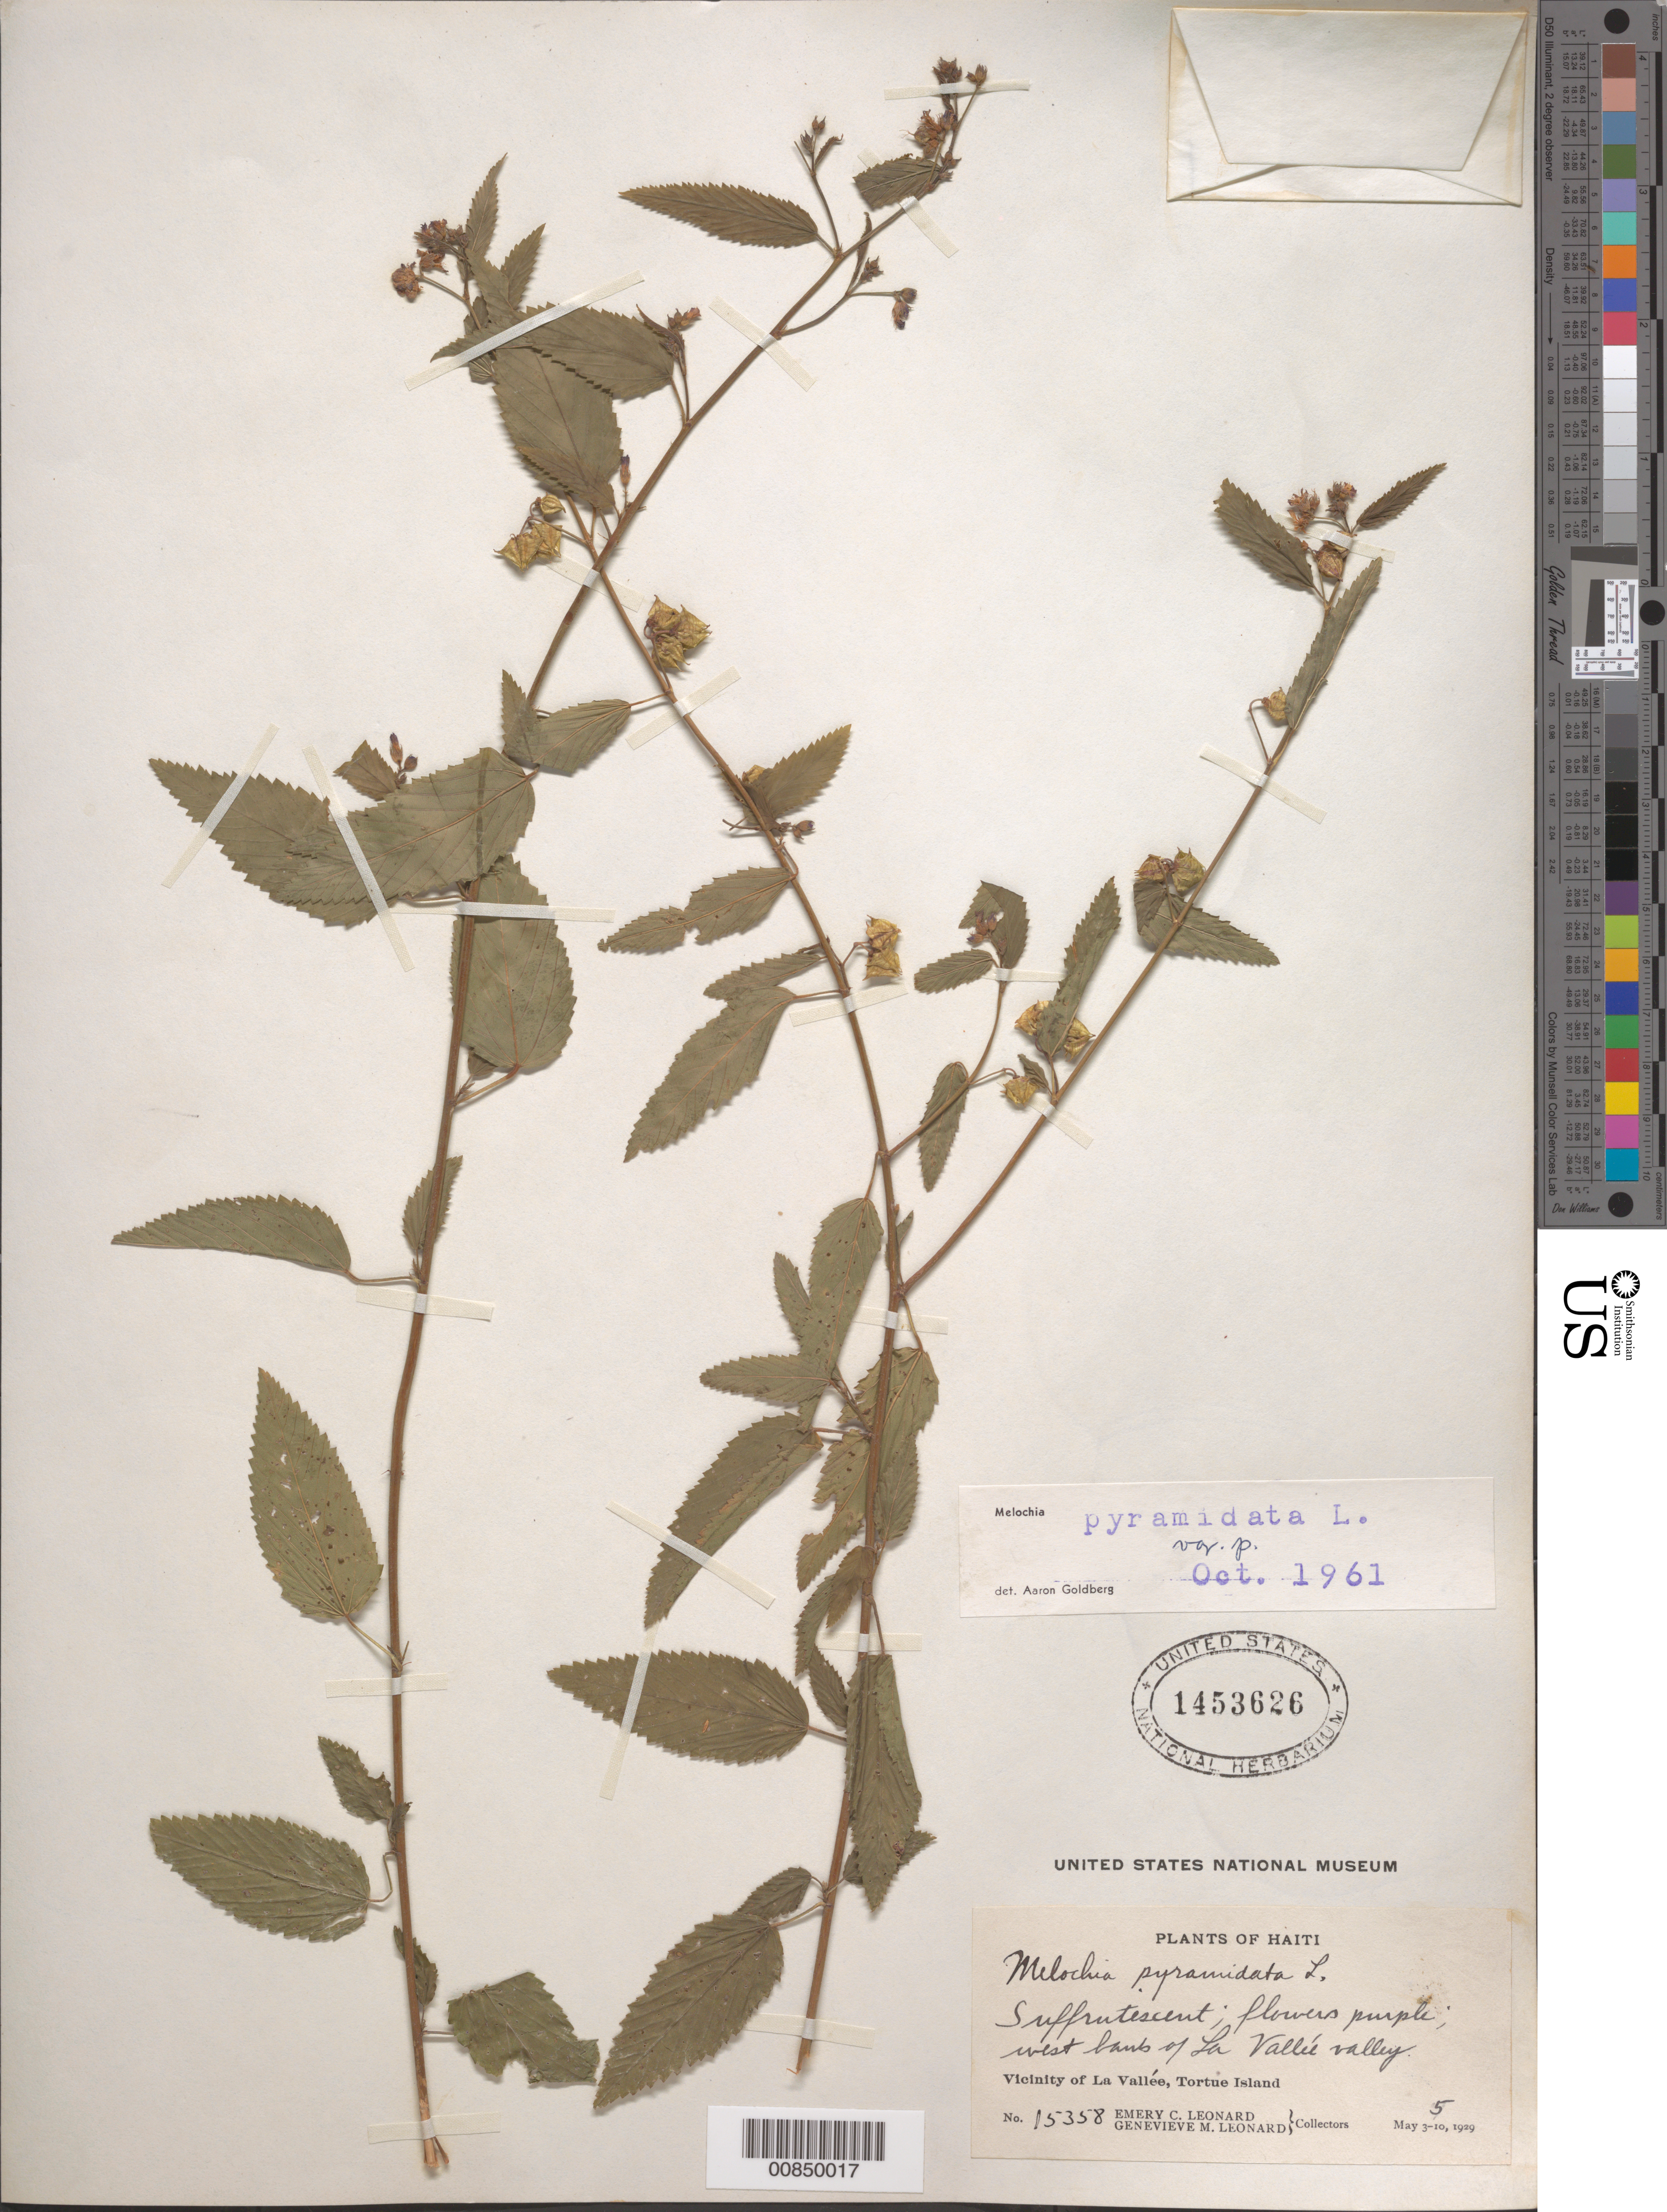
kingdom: Plantae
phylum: Tracheophyta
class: Magnoliopsida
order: Malvales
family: Malvaceae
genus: Melochia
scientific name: Melochia pyramidata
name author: L.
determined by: Goldberg, Aaron, (US), NMNH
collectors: E. C. Leonard & G. M. Leonard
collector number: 15358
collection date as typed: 05 May 1929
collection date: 1929-05-05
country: Haiti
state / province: Nord-Ouest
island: Île de la Tortue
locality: Vicinity of La Vallée, west bank of La Vallée valley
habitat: Bank of valley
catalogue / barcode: US 1453626